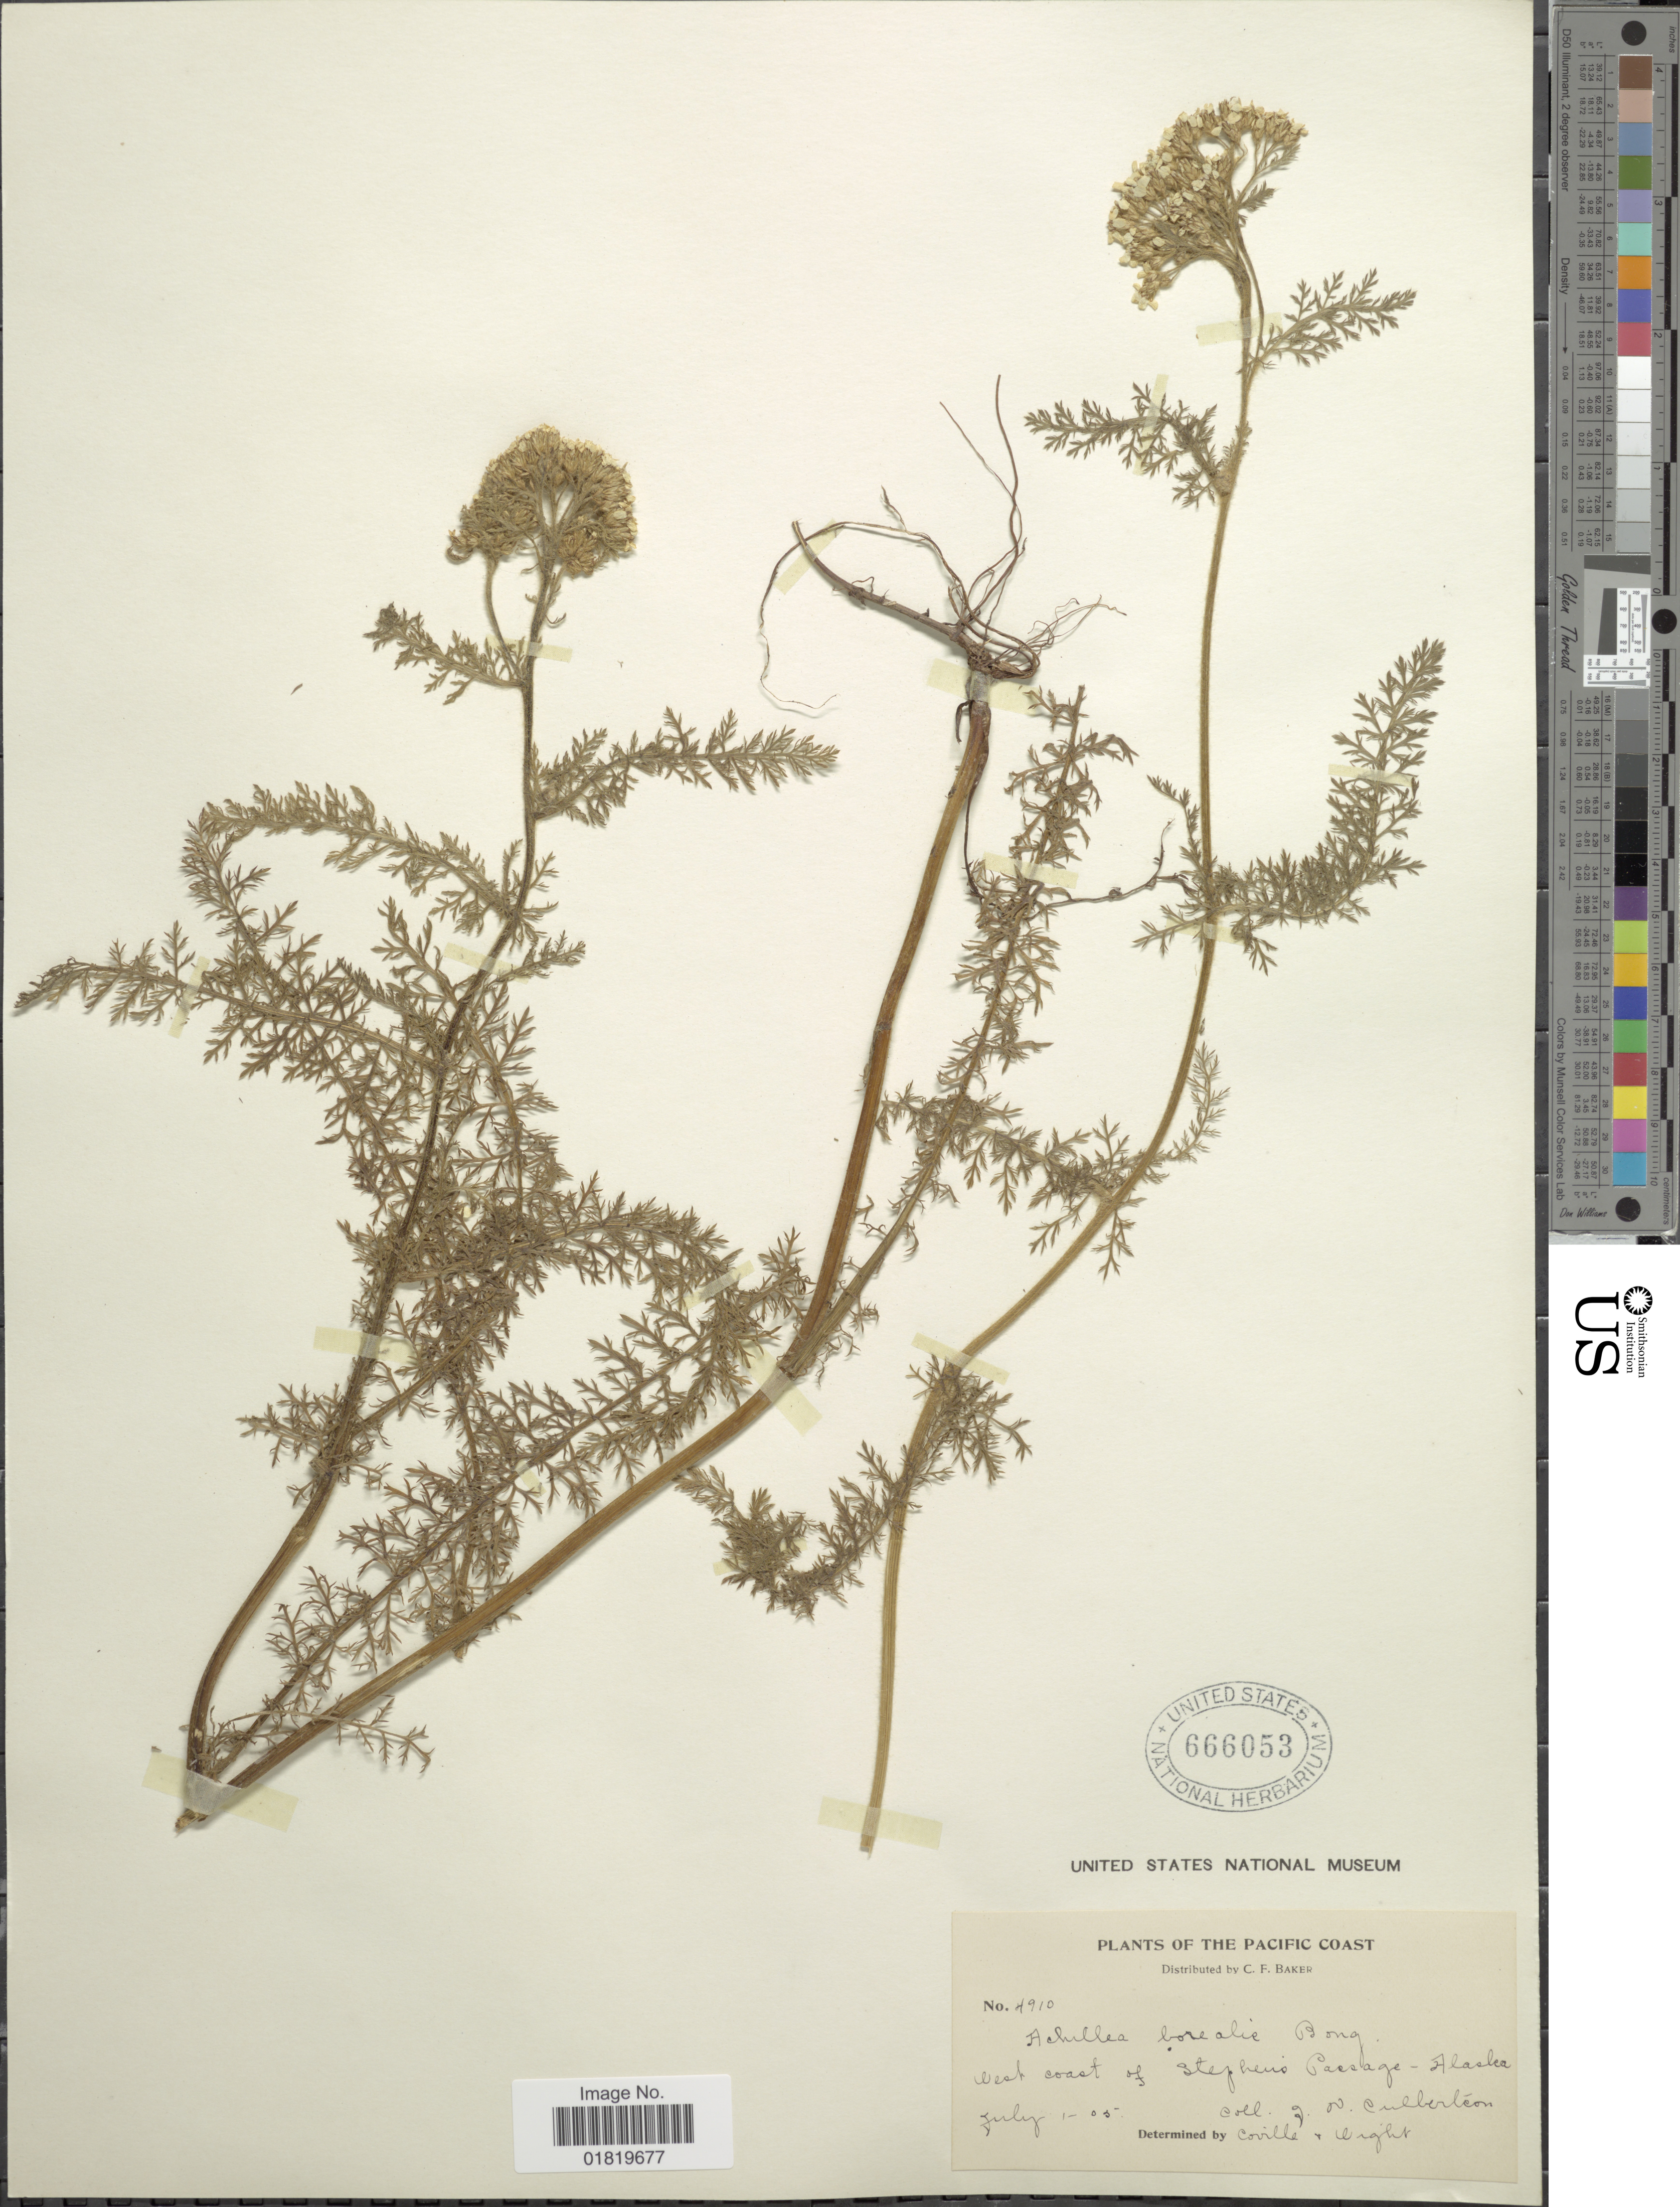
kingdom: Plantae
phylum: Tracheophyta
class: Magnoliopsida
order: Asterales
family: Asteraceae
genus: Achillea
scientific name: Achillea borealis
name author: Bong.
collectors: J. Culberton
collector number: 4910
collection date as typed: Transcribed d/m/y: 1/7/5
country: United States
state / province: Alaska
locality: Pacific Coast, West Coast of Stephens Passage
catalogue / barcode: US 666053